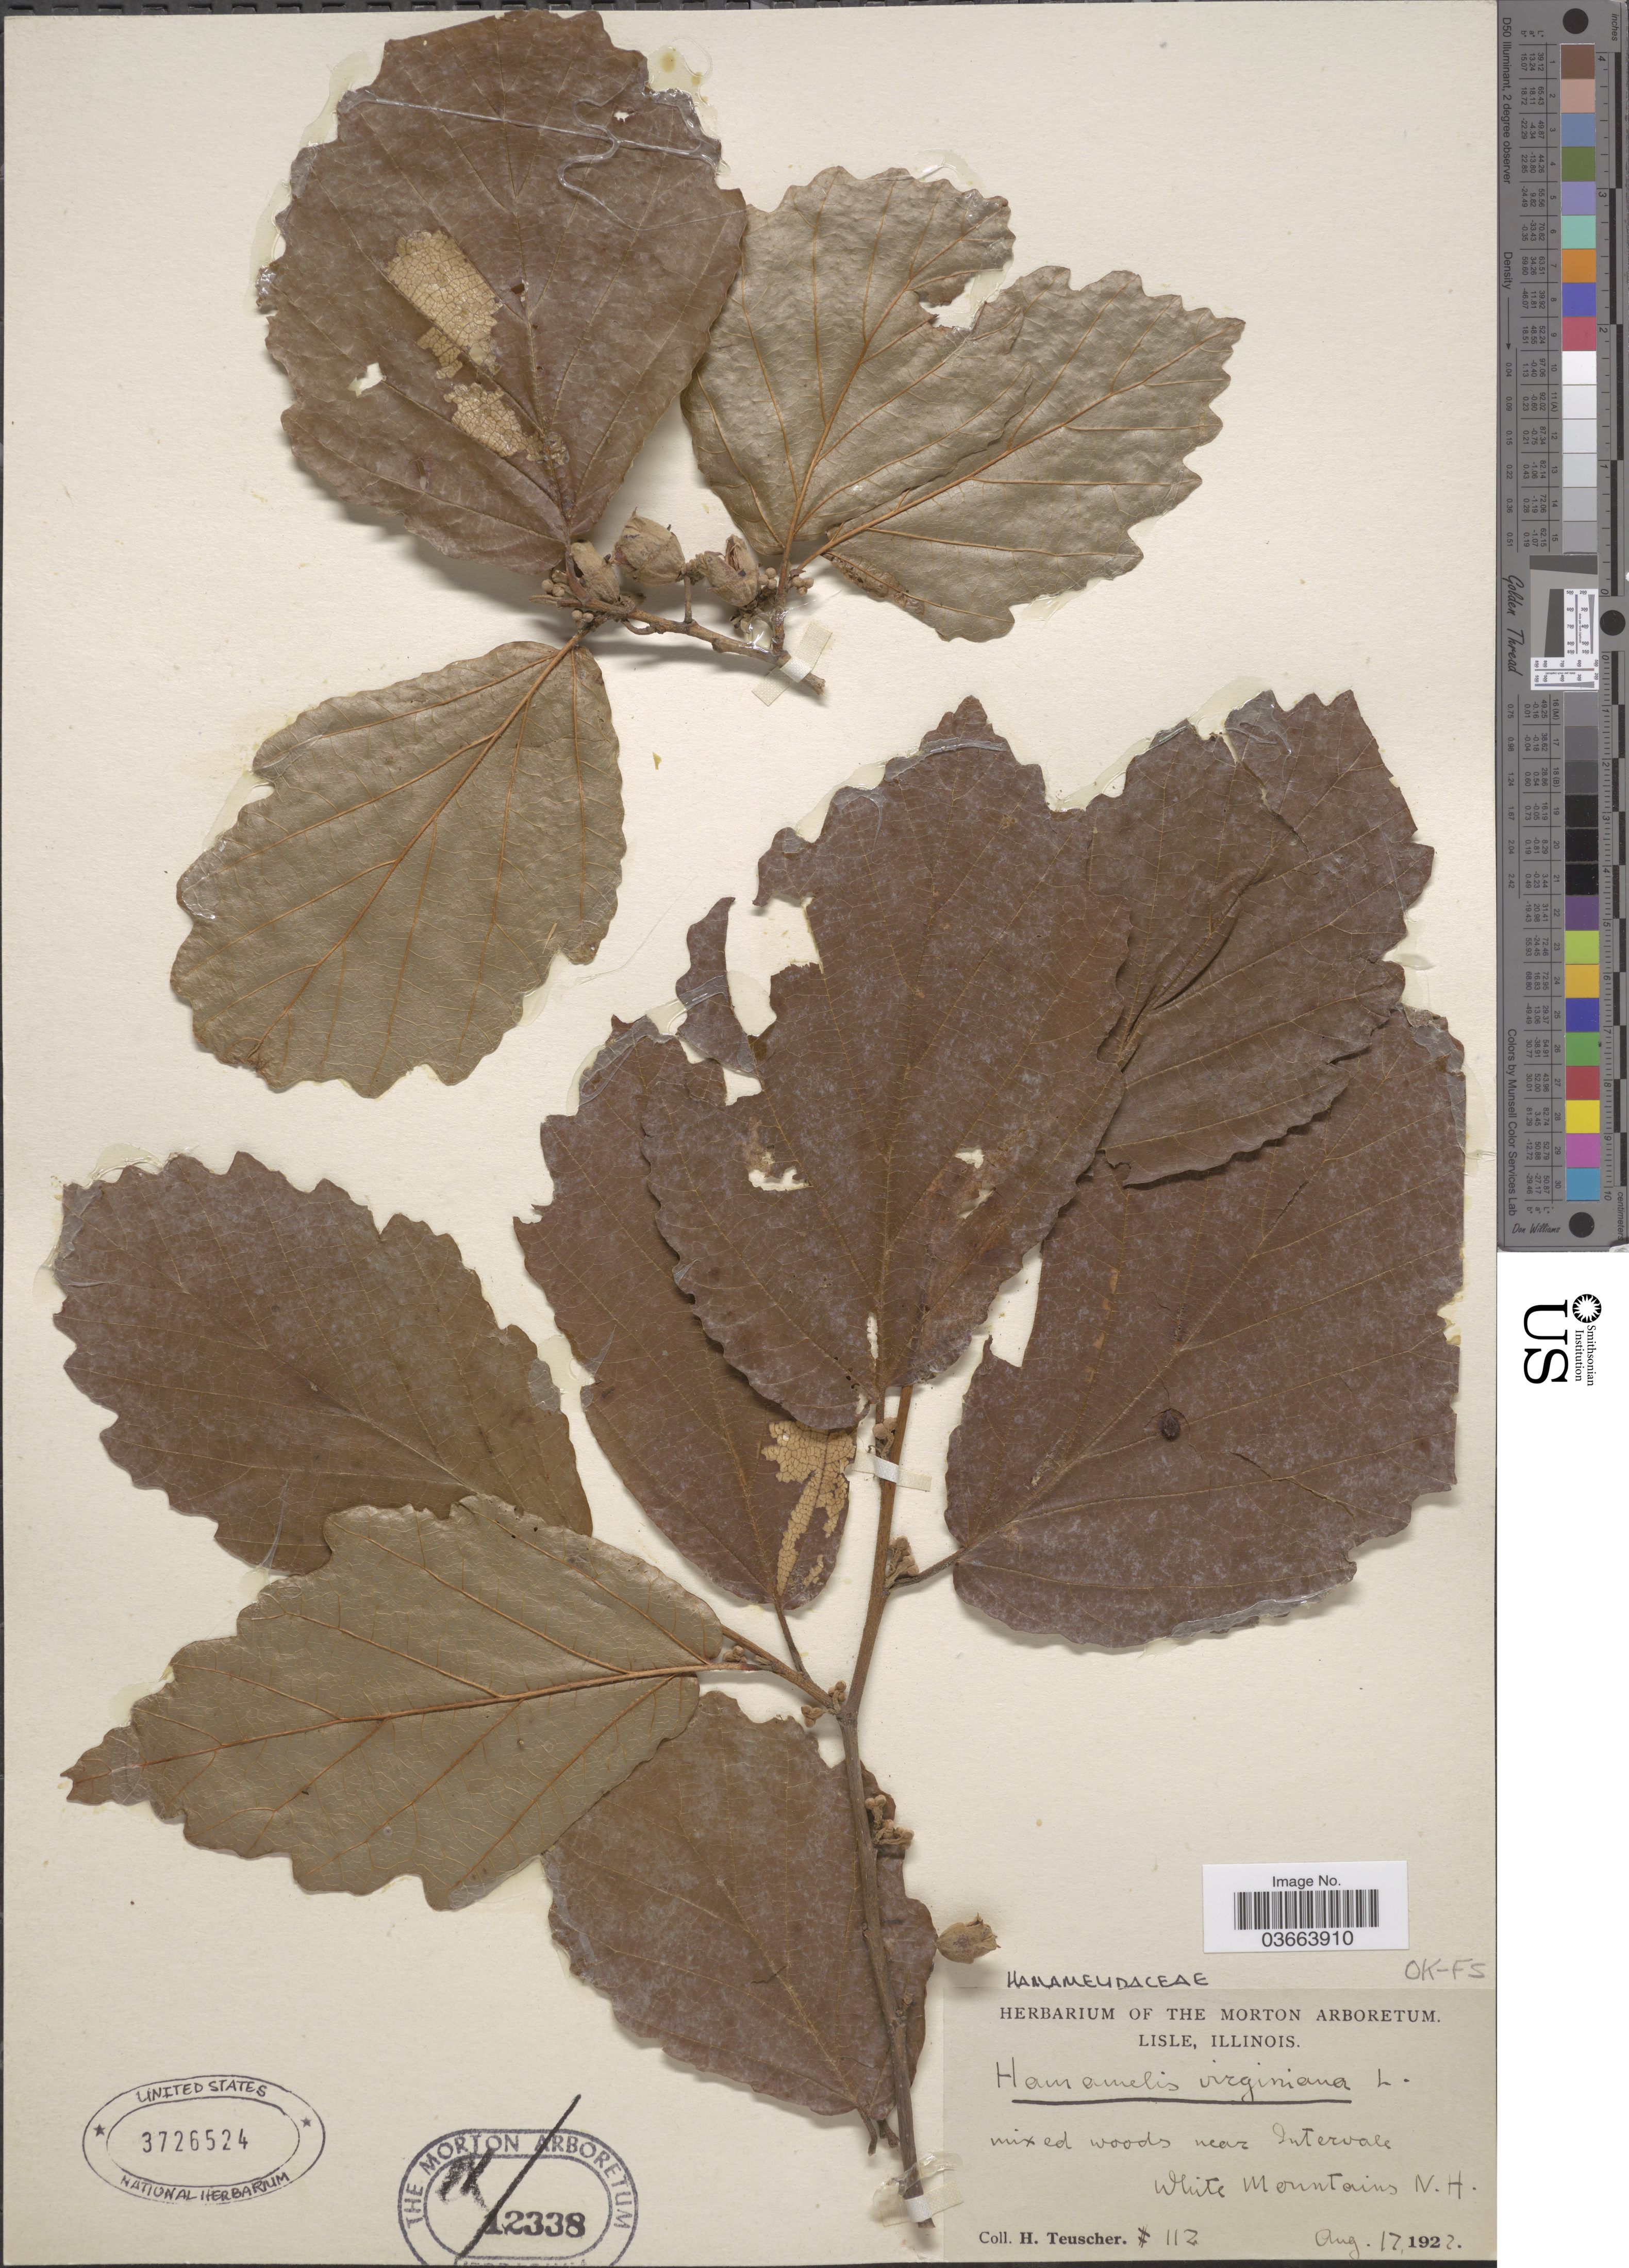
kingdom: Plantae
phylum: Tracheophyta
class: Magnoliopsida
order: Saxifragales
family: Hamamelidaceae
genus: Hamamelis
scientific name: Hamamelis virginiana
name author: L.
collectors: H. Teuscher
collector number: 112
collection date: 1922-08-17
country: United States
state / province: New Hampshire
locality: Near Intervale, White Mountains.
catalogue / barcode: US 3726524